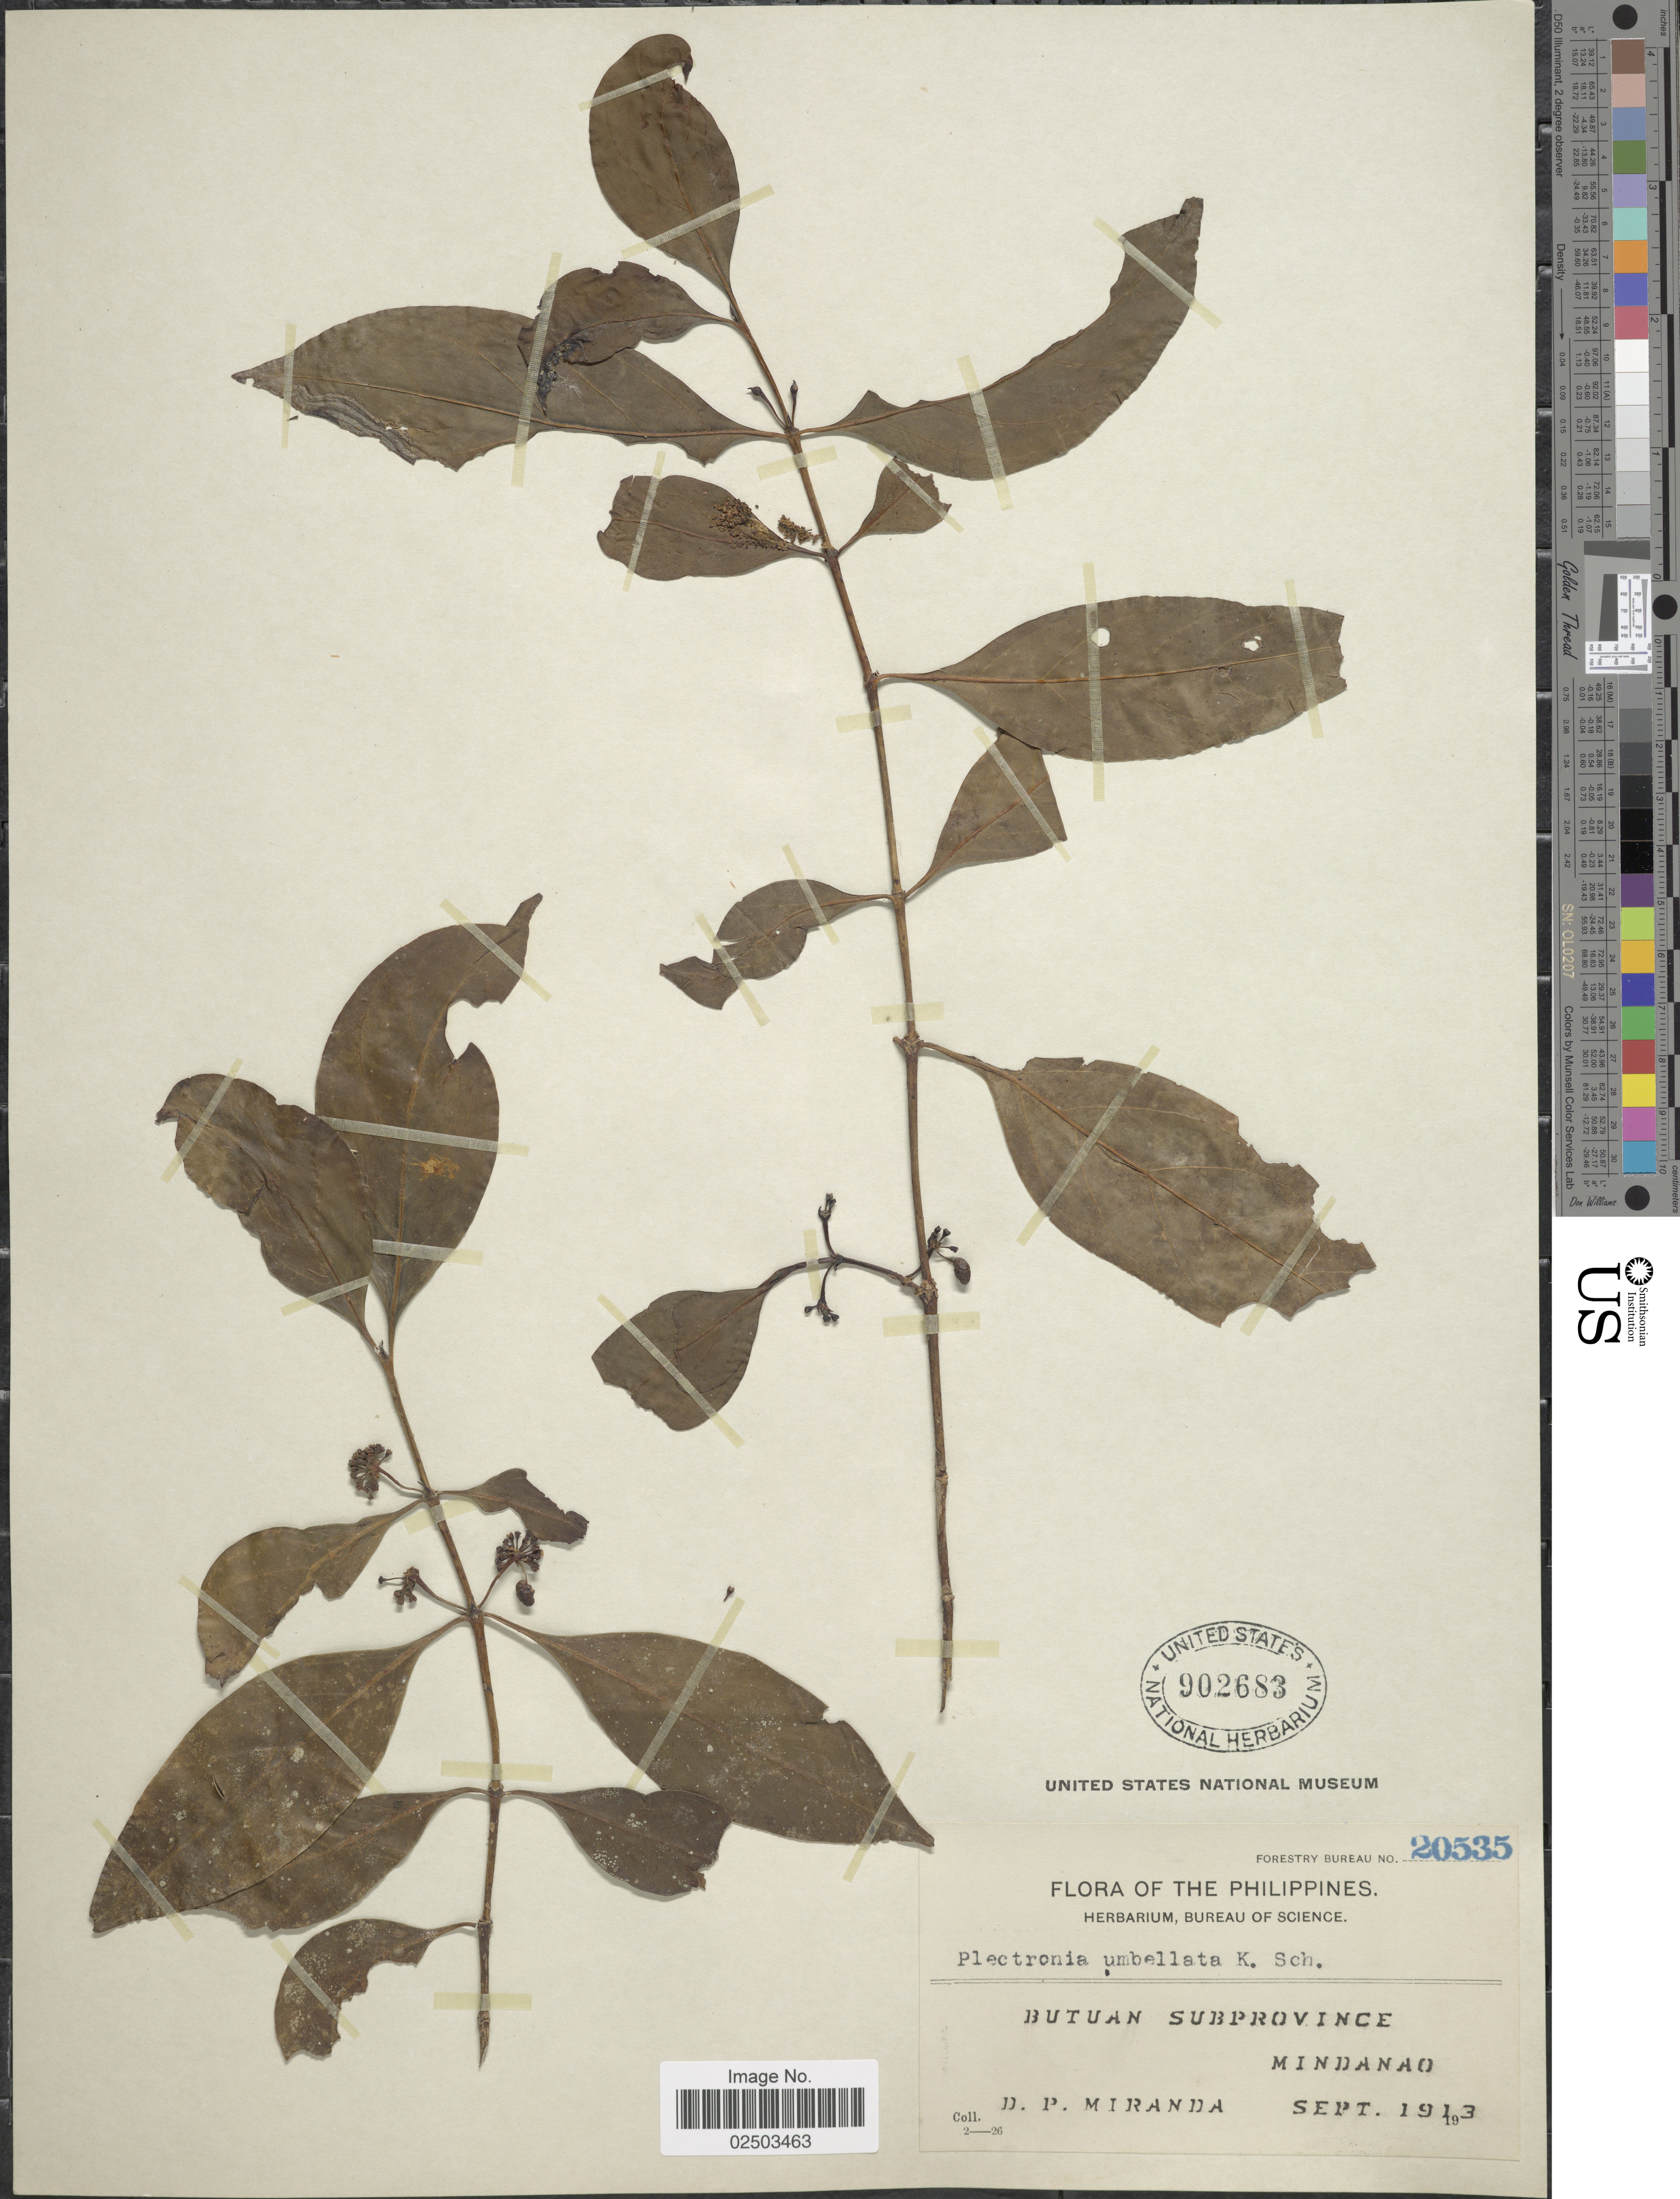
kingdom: Plantae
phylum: Tracheophyta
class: Magnoliopsida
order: Gentianales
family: Rubiaceae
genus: Canthium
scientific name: Canthium gynochthodes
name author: Baill.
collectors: D. P. Miranda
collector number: Forestry Bureau 20535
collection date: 1913-09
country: Philippines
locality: Butuan Subprovince, Mindanao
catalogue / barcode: US 902683